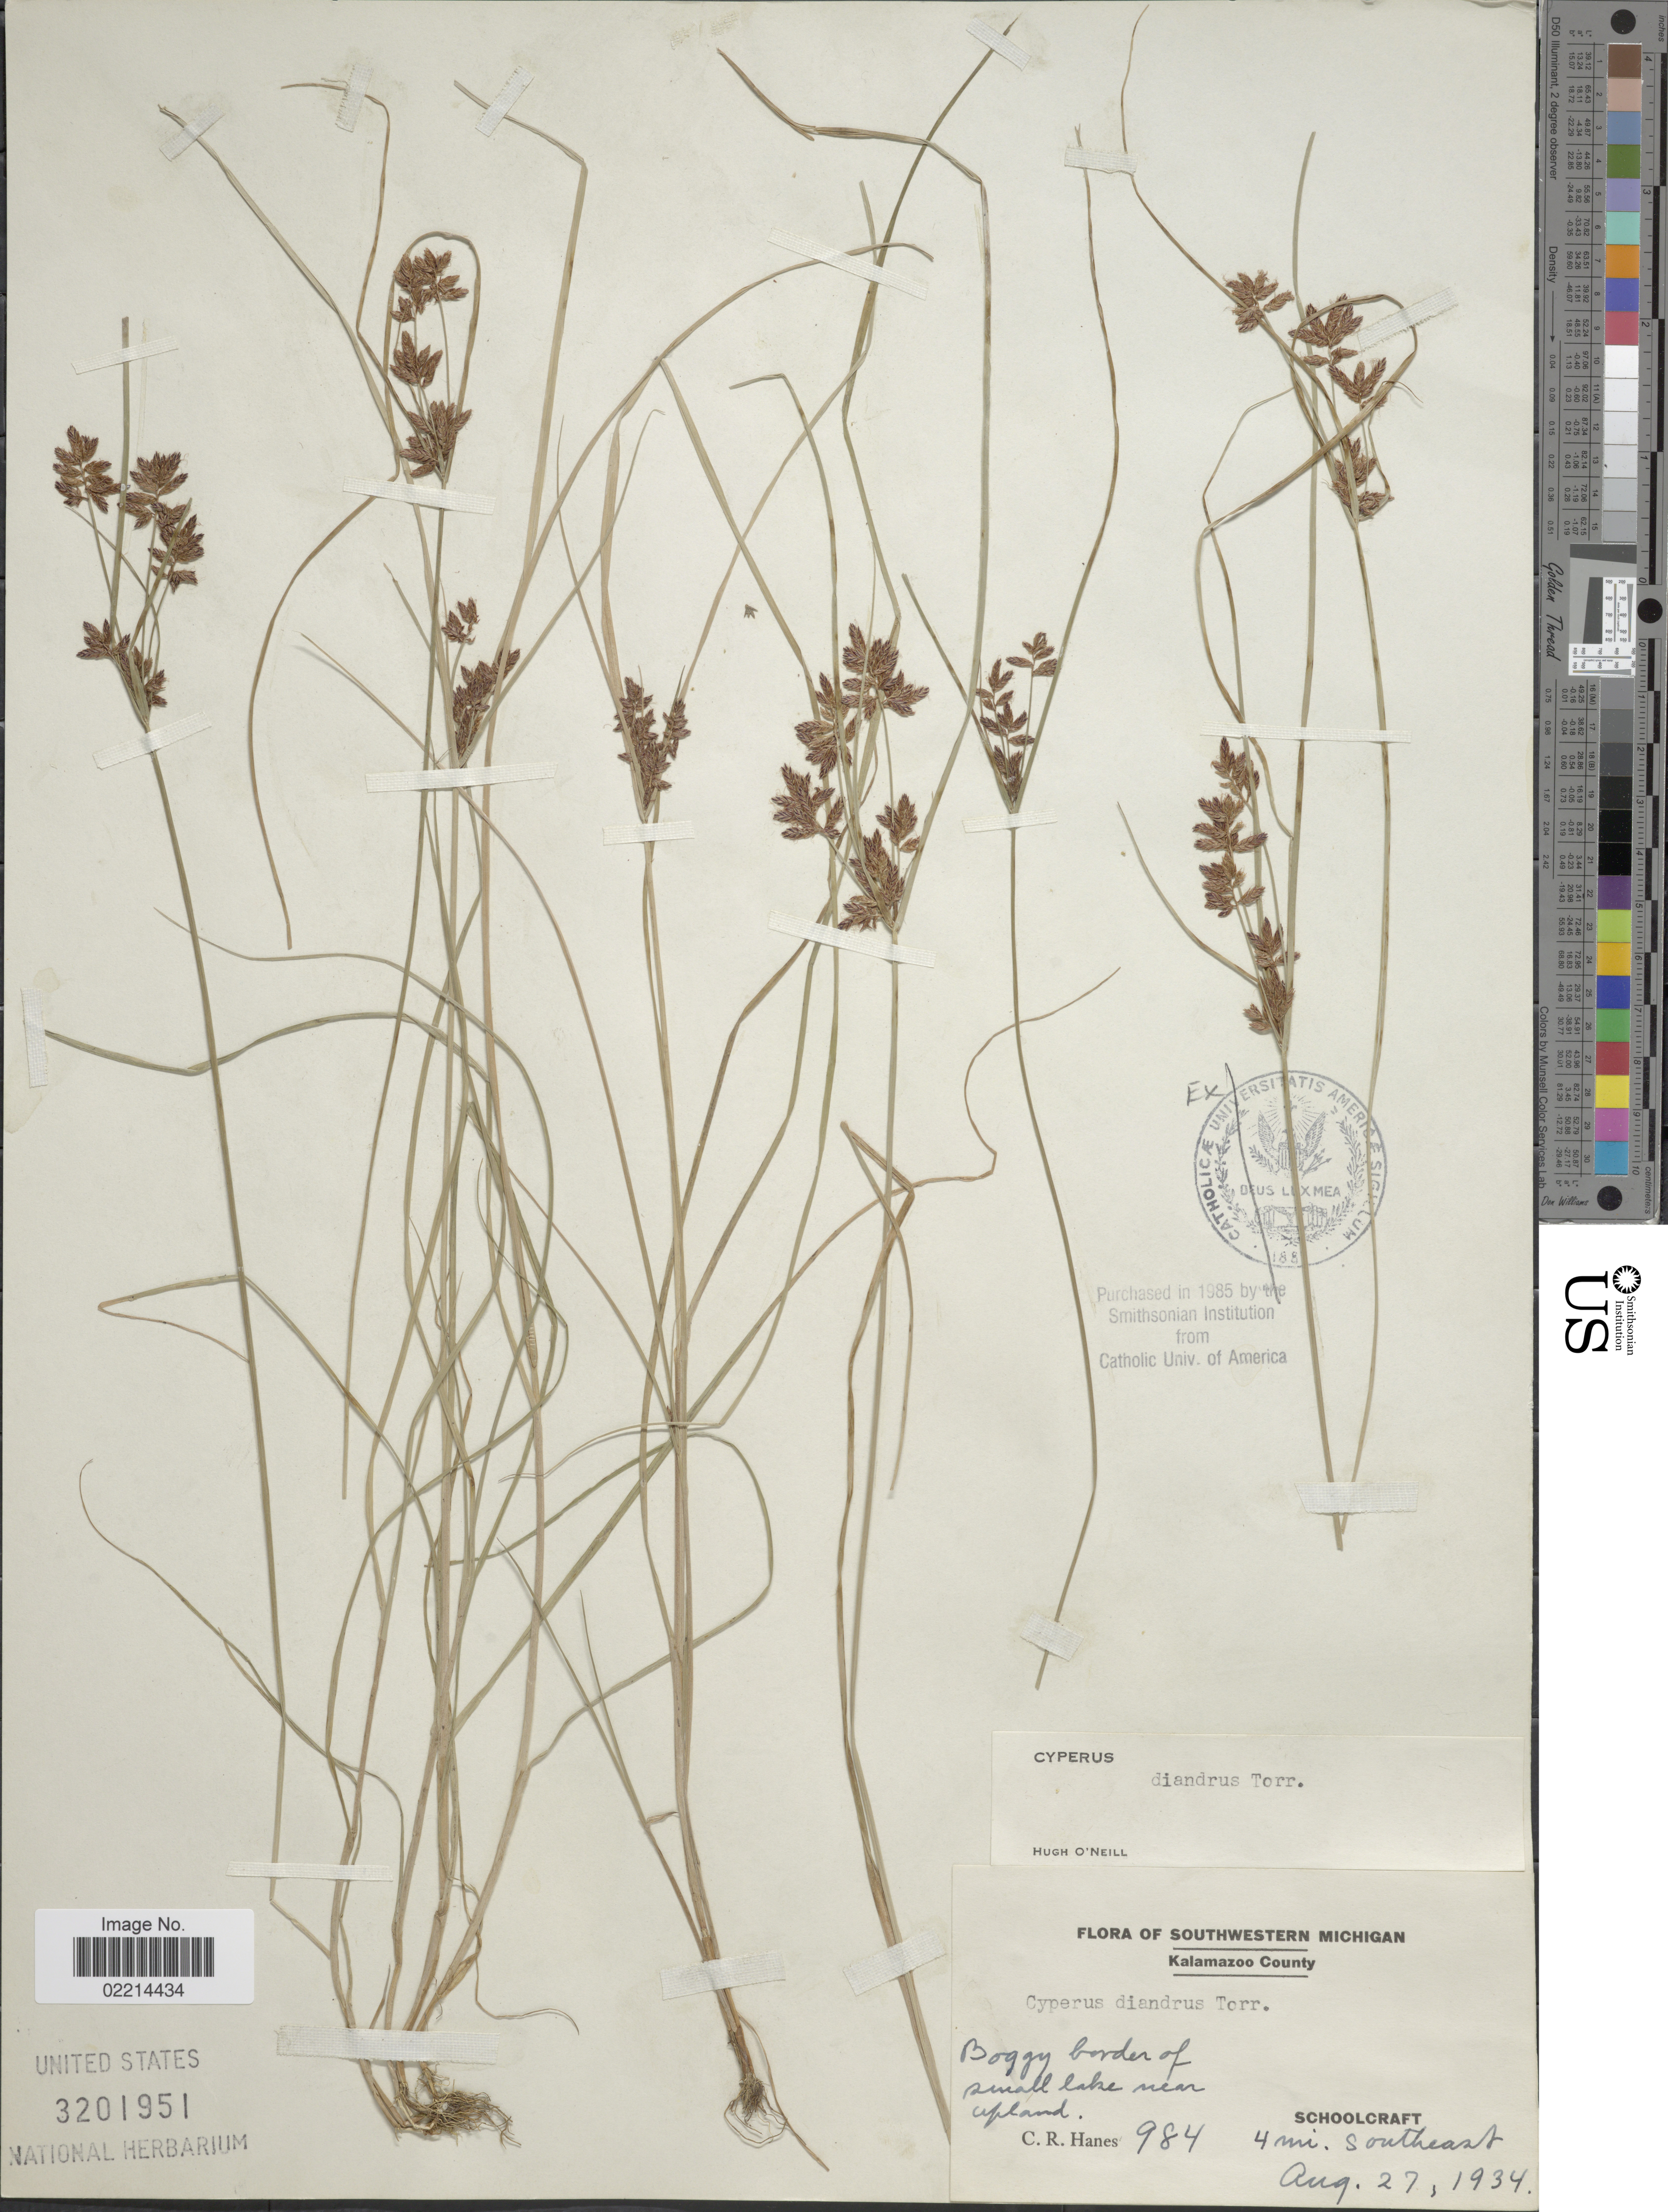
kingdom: Plantae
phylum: Tracheophyta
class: Liliopsida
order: Poales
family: Cyperaceae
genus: Cyperus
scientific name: Cyperus diandrus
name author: Torr.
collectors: C. Hanes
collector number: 984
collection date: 1934-08-27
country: United States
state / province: Michigan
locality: Southwestern Michigan, Kalamazoo County, Boggy border of small lake near upland, Schoolcraft 4 mi. southeast.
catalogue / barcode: US 3201951